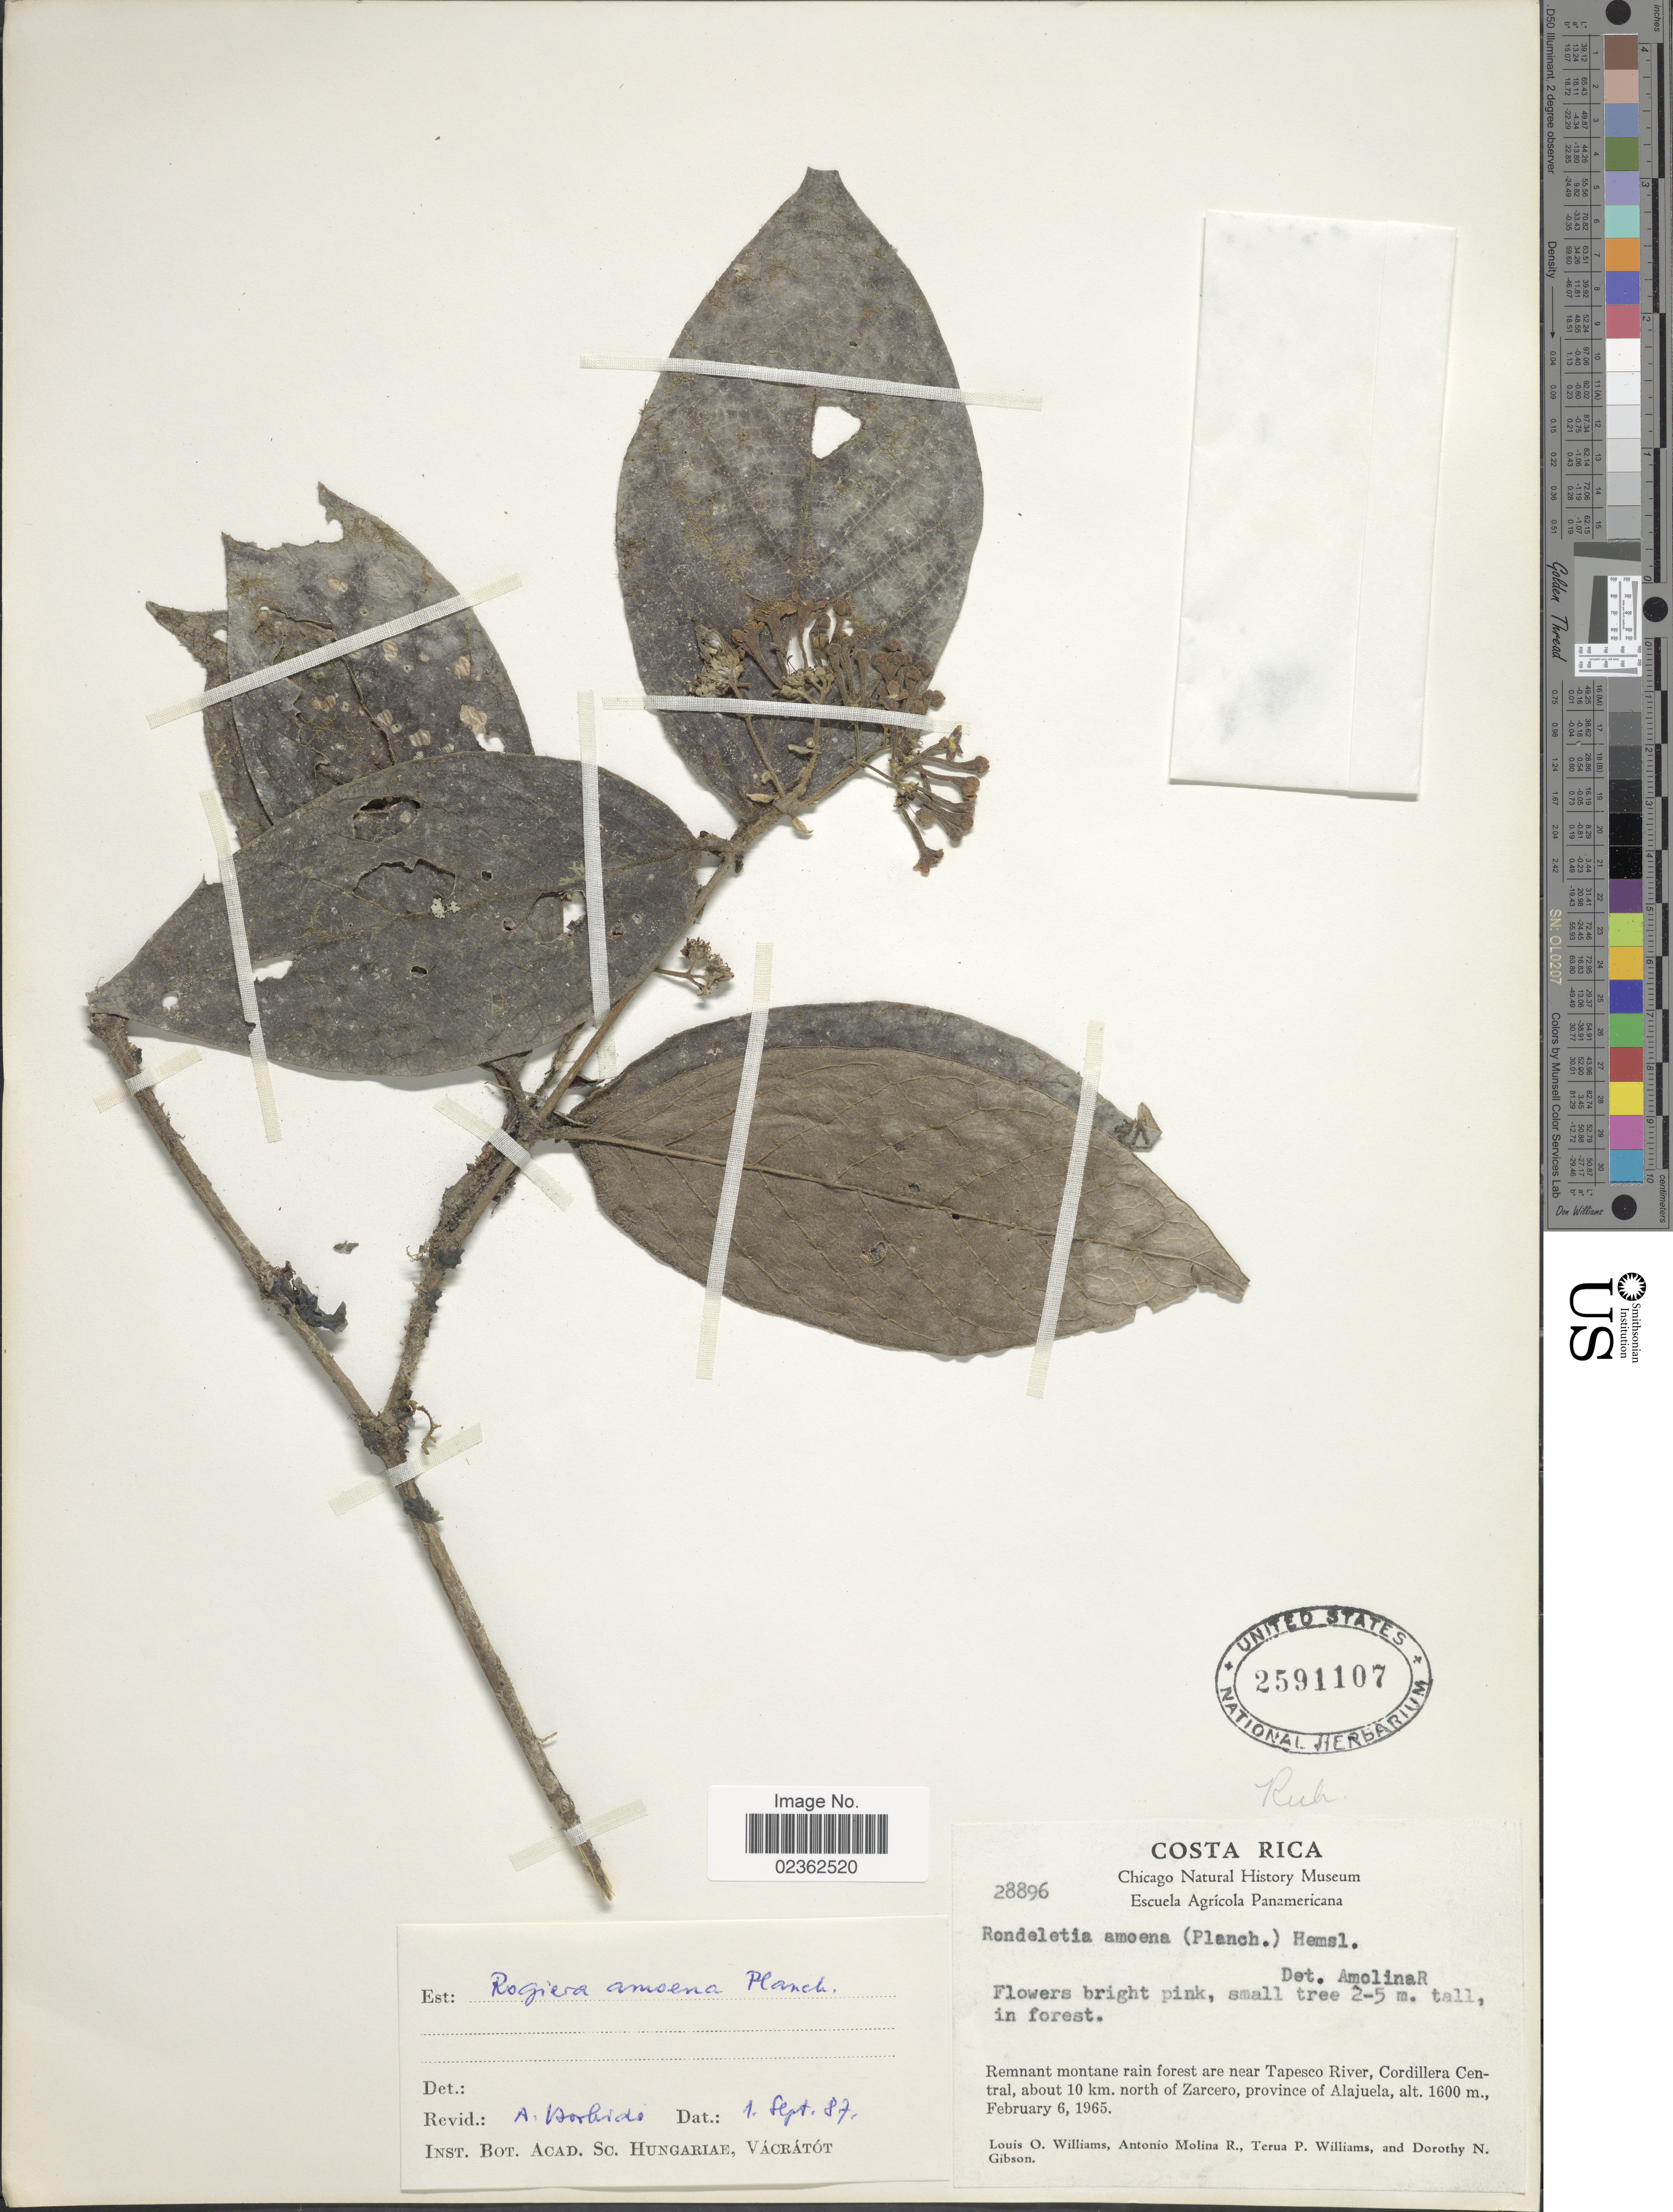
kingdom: Plantae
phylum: Tracheophyta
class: Magnoliopsida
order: Gentianales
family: Rubiaceae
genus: Rogiera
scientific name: Rogiera amoena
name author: Planch.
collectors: L. O. Williams, A. Molina R., T. Williams & D. N. Gibson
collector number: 28896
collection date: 1965-02-06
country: Costa Rica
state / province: Alajuela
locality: Remnant montane rain forest area near Tapesco River, Cordillera Central, about 10 km. north of Zarcero.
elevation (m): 1600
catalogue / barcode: US 2591107